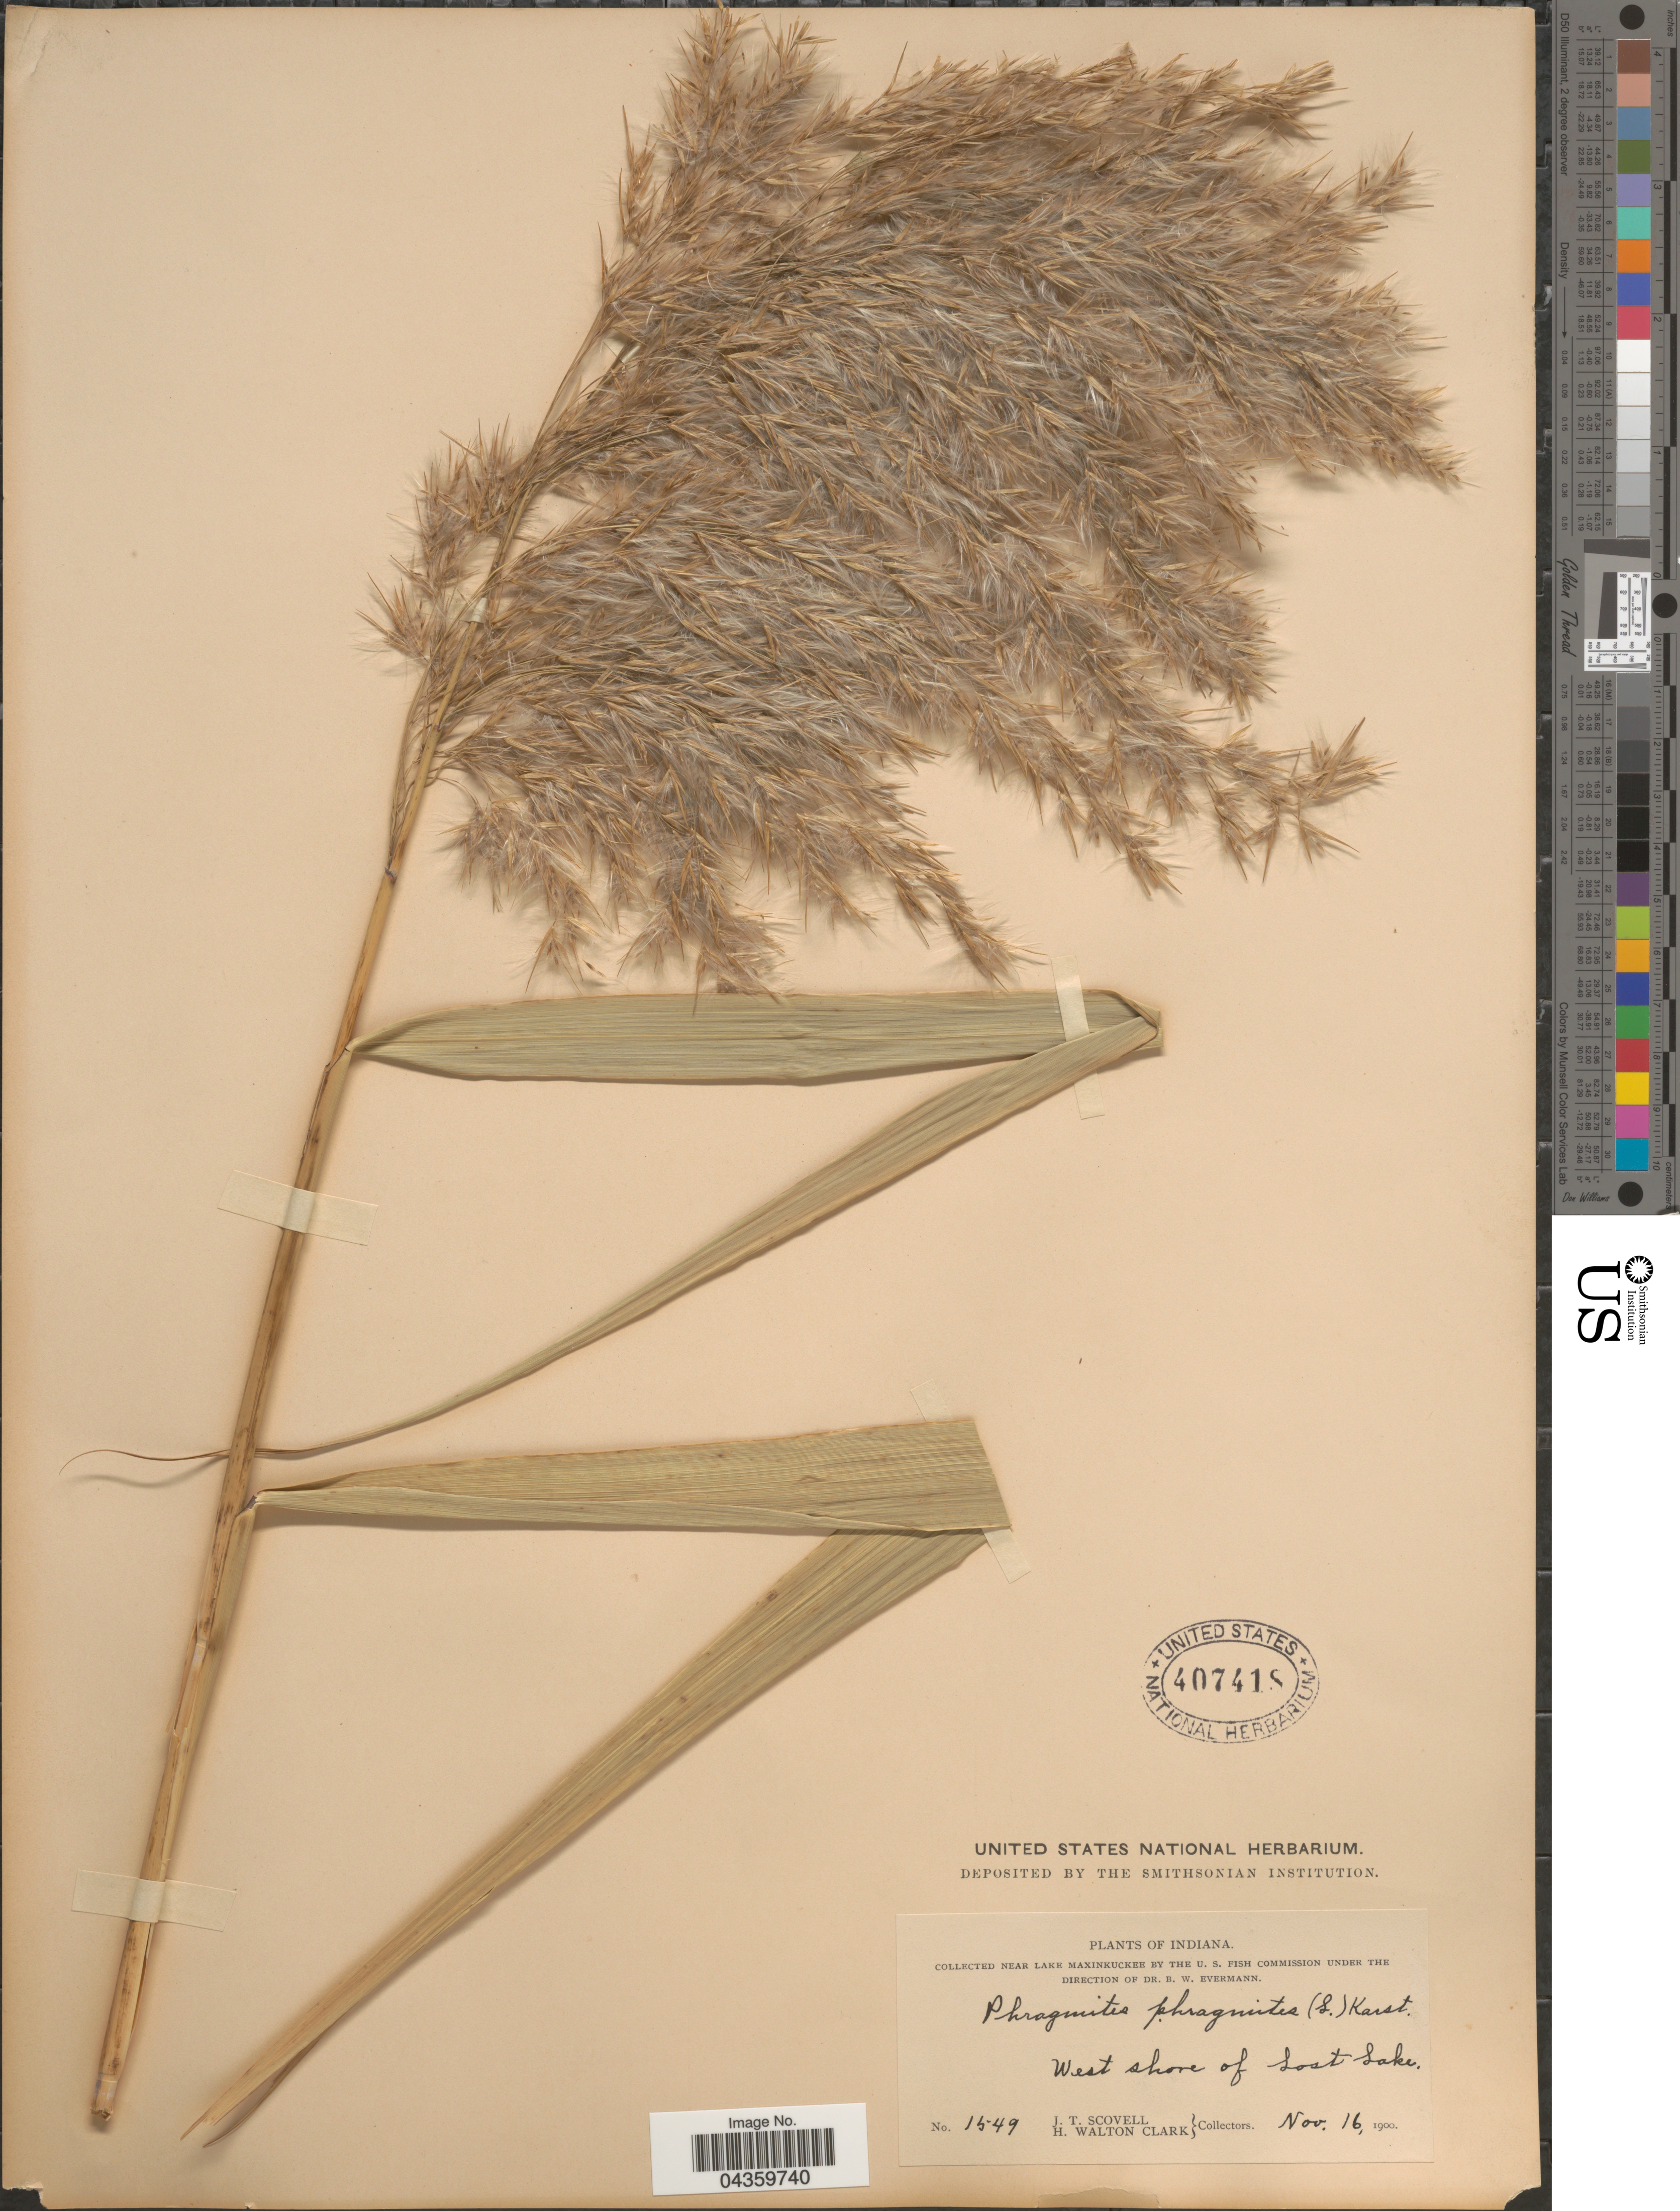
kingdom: Plantae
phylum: Tracheophyta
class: Liliopsida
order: Poales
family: Poaceae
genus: Phragmites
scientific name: Phragmites australis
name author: (Cav.) Trin. ex Steud.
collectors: J. T. Scovell & H. W. Clark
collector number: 1549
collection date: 1900-11-16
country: United States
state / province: Indiana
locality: Near Lake Maxinkuckee by the U.S. Fish Commission. West shore of Lost Lake.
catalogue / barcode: US 407418